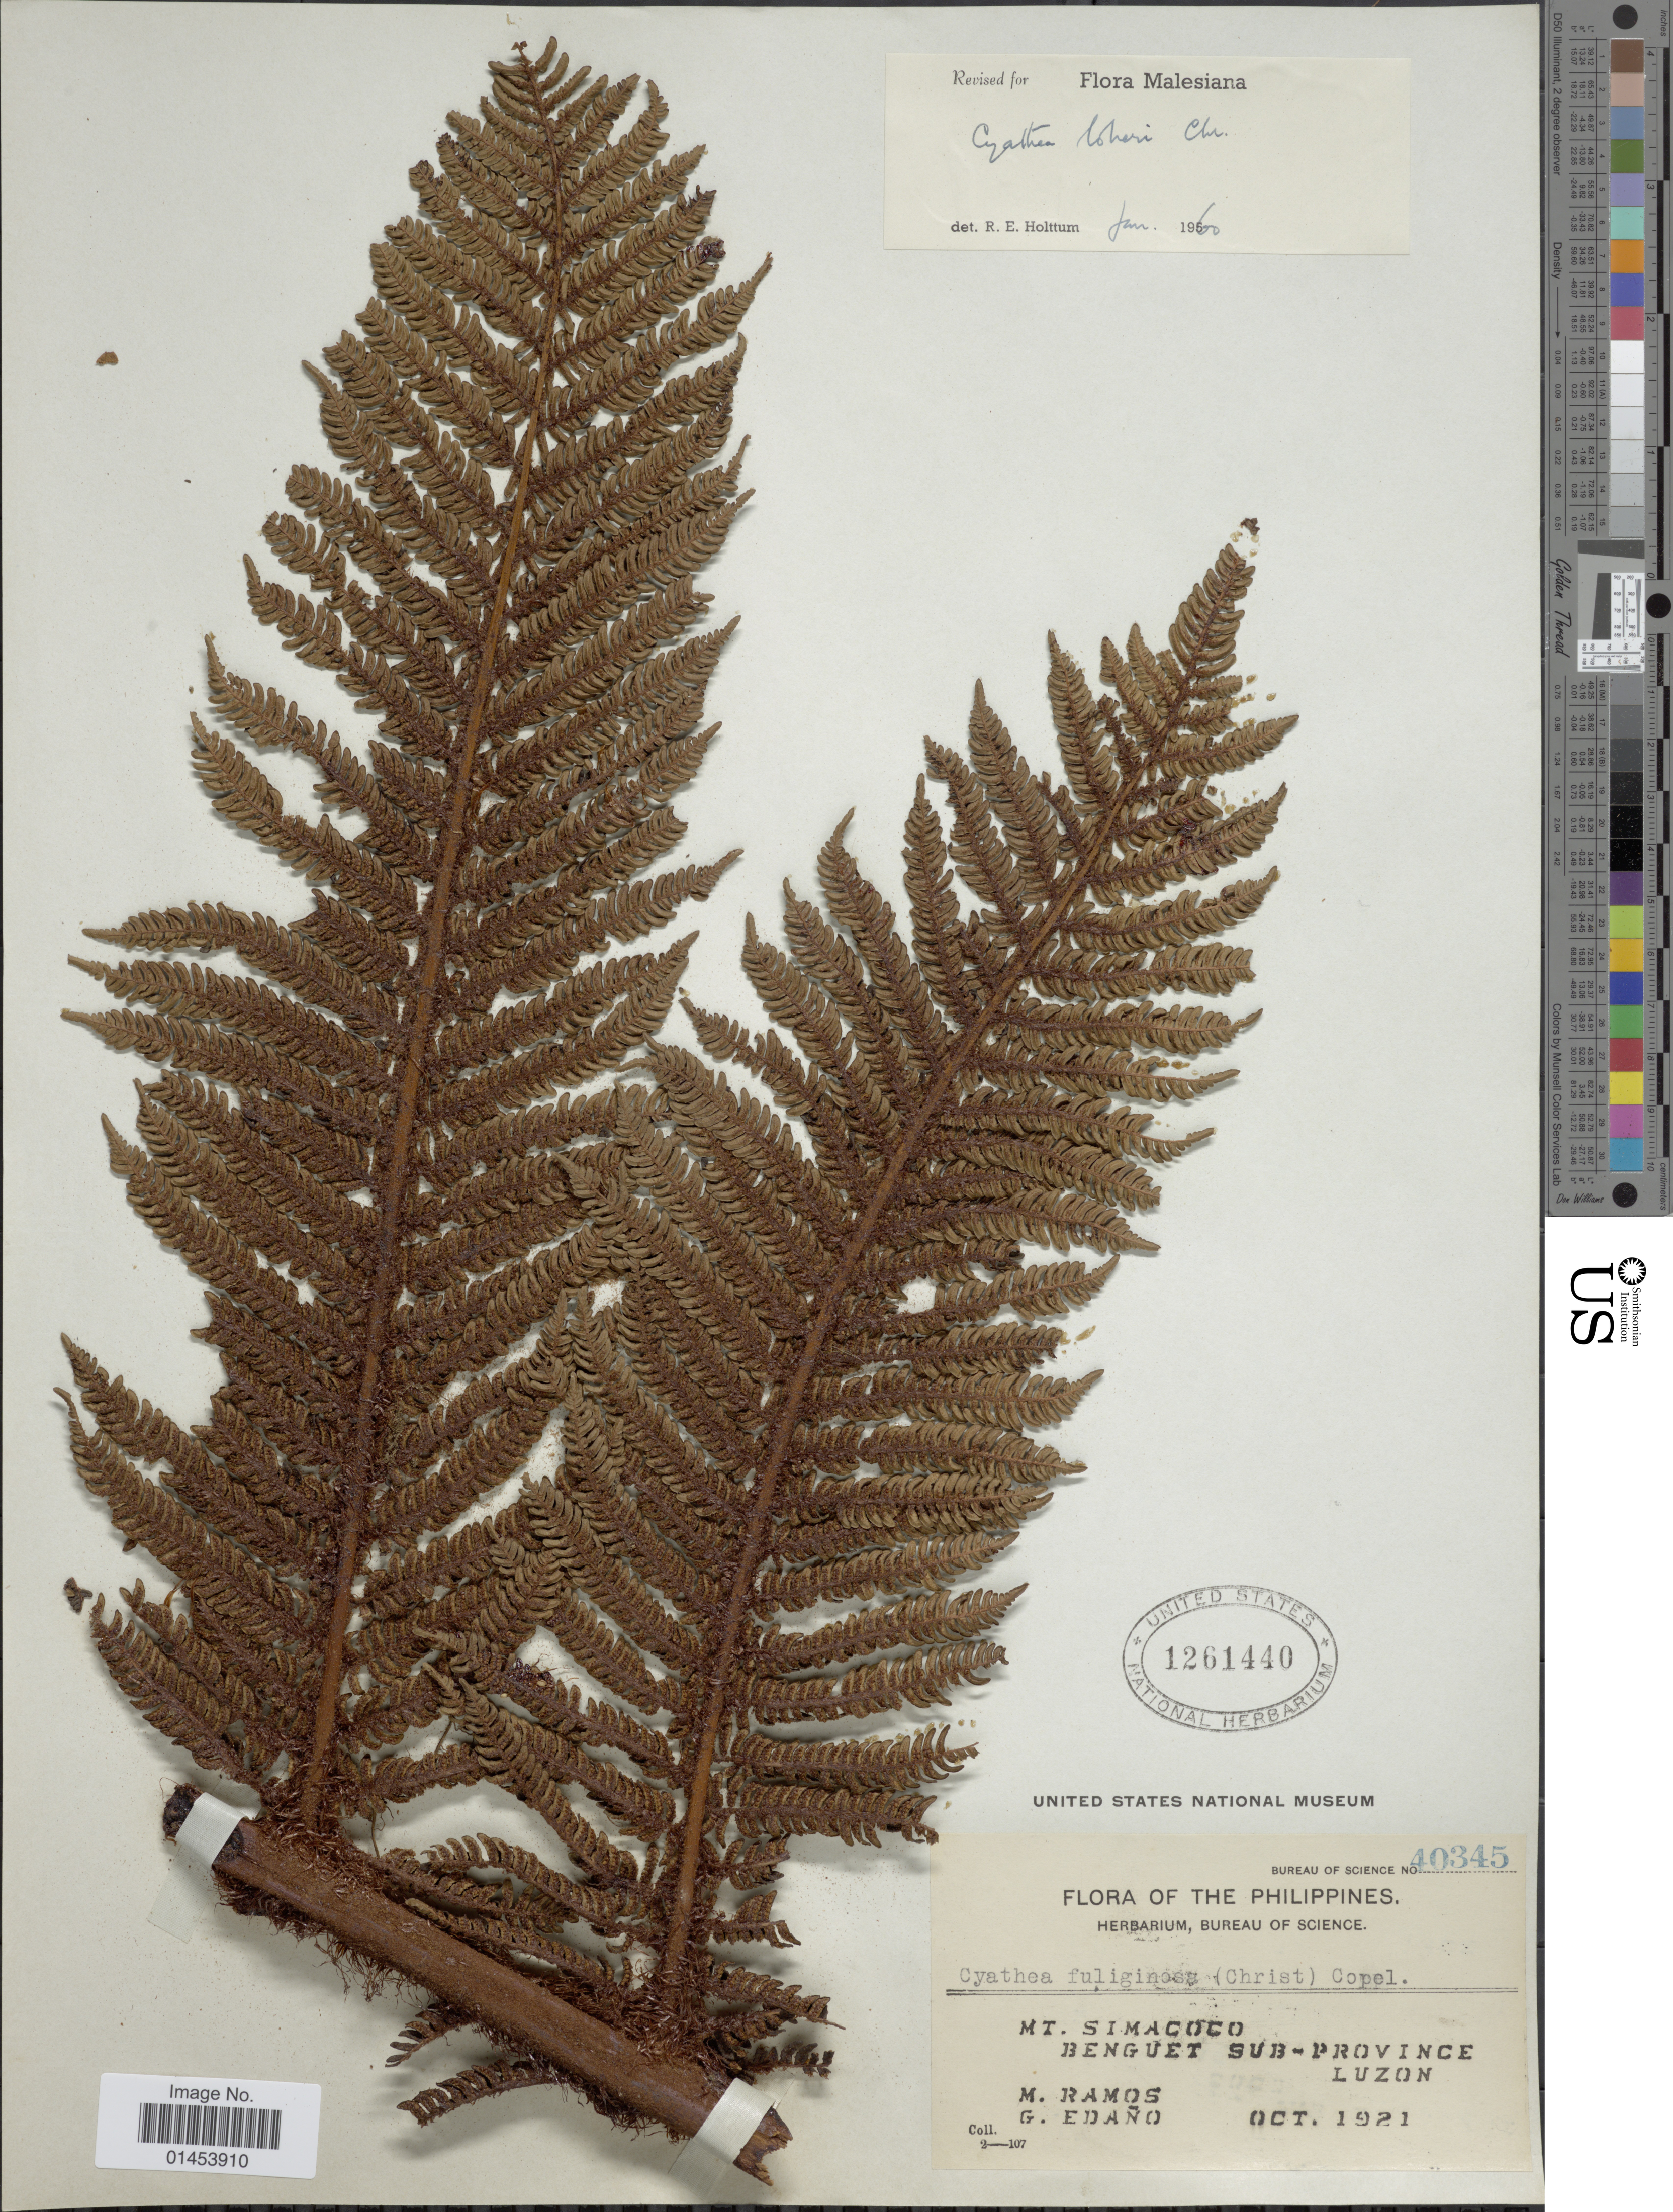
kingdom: Plantae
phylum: Tracheophyta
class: Polypodiopsida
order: Cyatheales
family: Cyatheaceae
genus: Cyathea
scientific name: Cyathea loheri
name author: Christ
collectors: M. Ramos & G. Edaño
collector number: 40345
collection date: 1921-10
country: Philippines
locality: Mt. Simacoco. Benguet Sub-Province, Luzon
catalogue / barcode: US 1261440